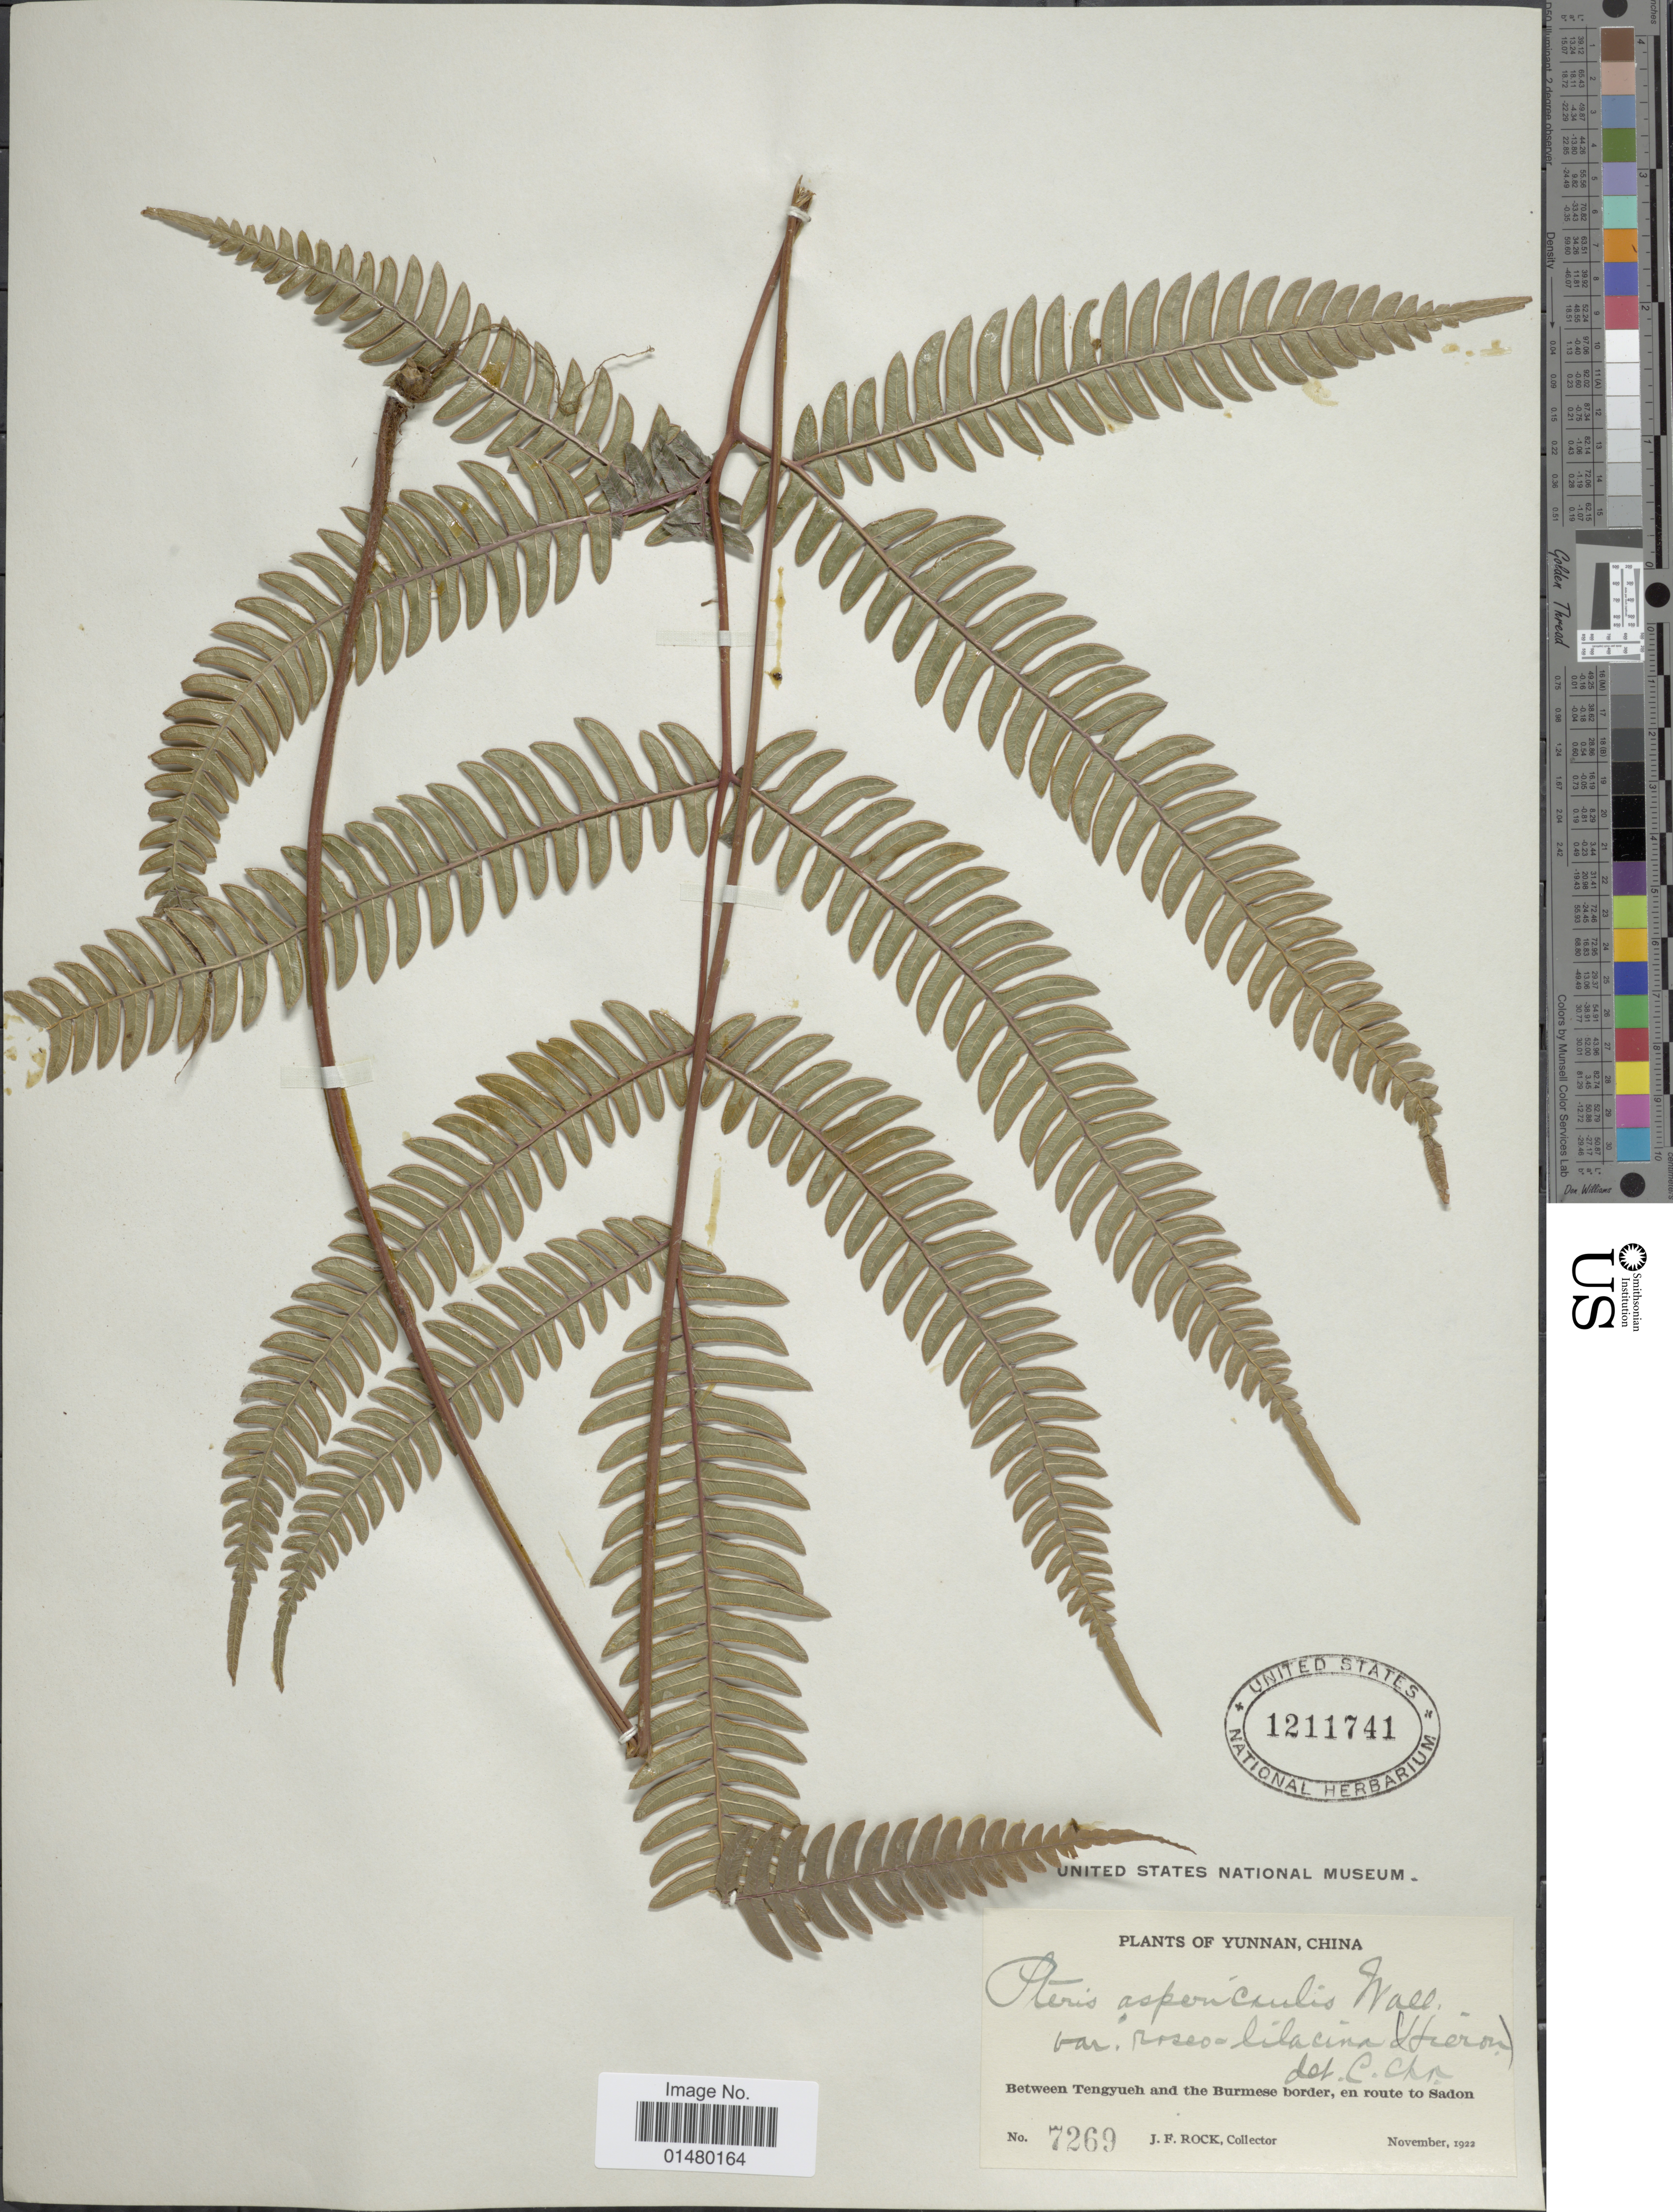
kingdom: Plantae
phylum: Tracheophyta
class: Polypodiopsida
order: Polypodiales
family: Pteridaceae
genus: Pteris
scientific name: Pteris aspericaulis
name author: Wall. ex Hieron.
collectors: J. Rock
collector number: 7269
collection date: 1922-11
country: China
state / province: Yunnan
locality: Between Tengyueh, and the Burmese border, en route to Sadon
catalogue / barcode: US 1211741